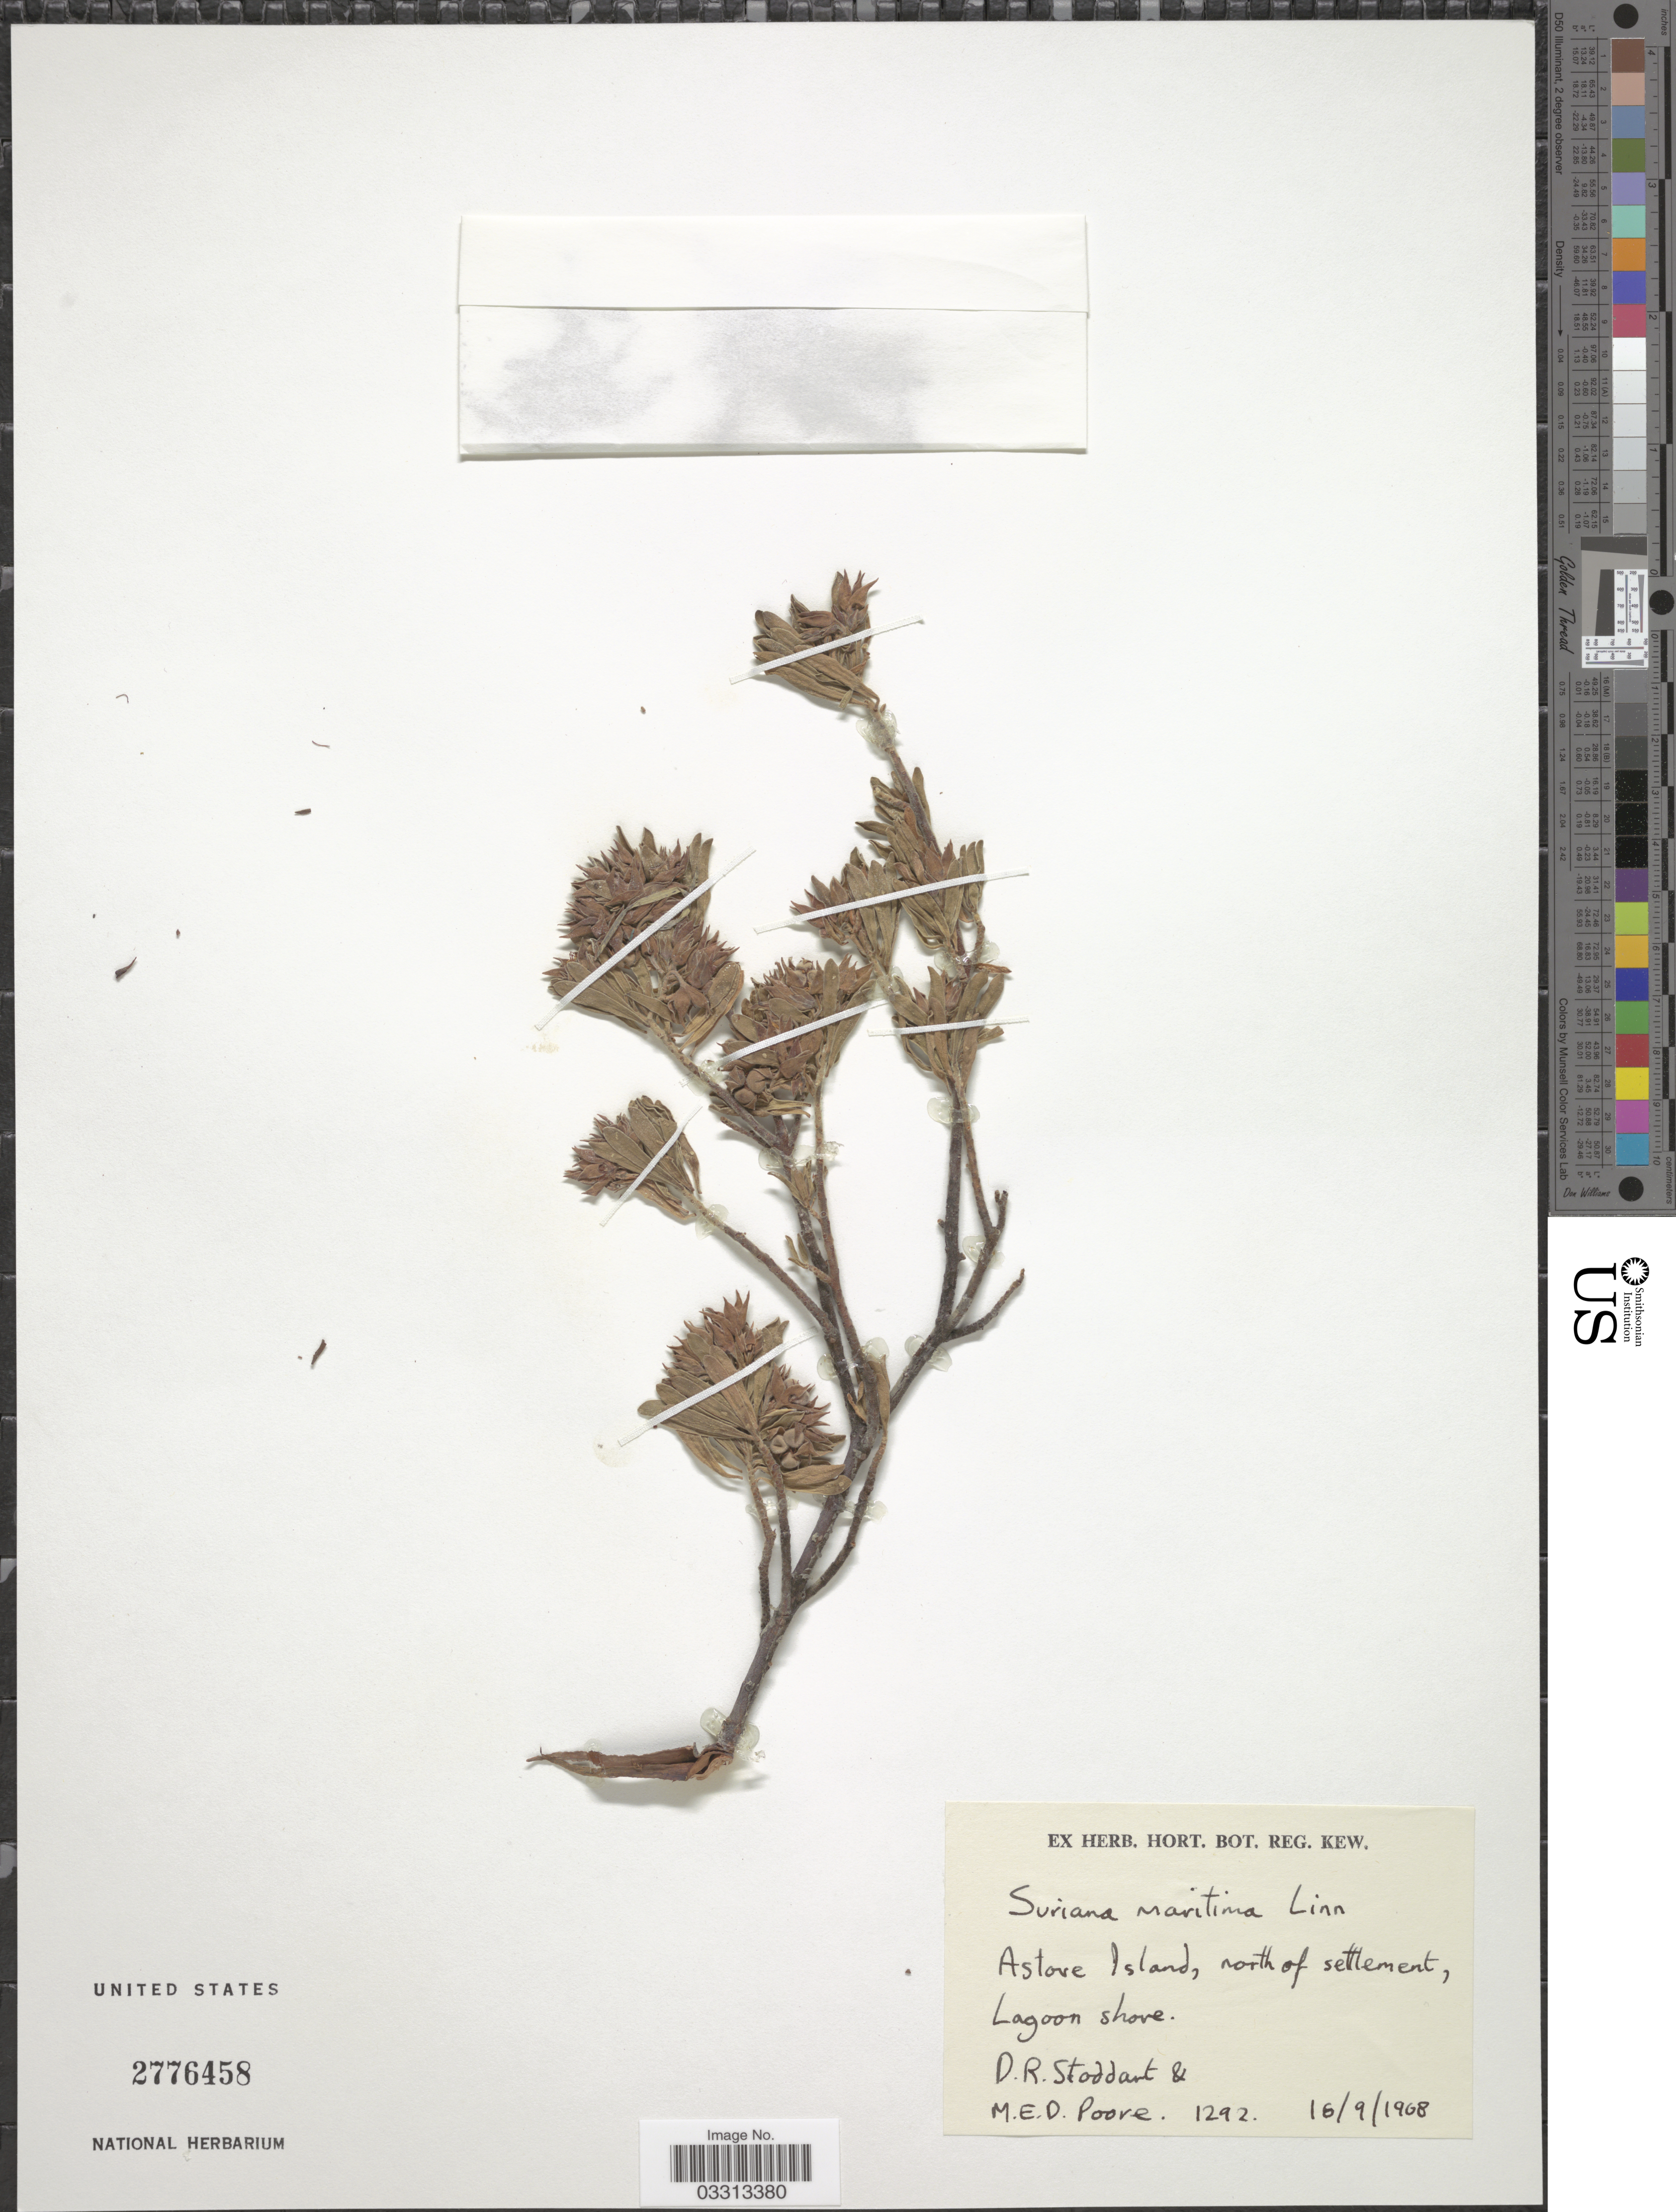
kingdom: Plantae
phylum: Tracheophyta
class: Magnoliopsida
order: Fabales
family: Surianaceae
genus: Suriana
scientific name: Suriana maritima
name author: L.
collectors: D. R. Stoddart & M. E. D. Poore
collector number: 1292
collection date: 1968-09-16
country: Seychelles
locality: Astove Island, north of settlement, Lagoon shore.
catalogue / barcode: US 2776458